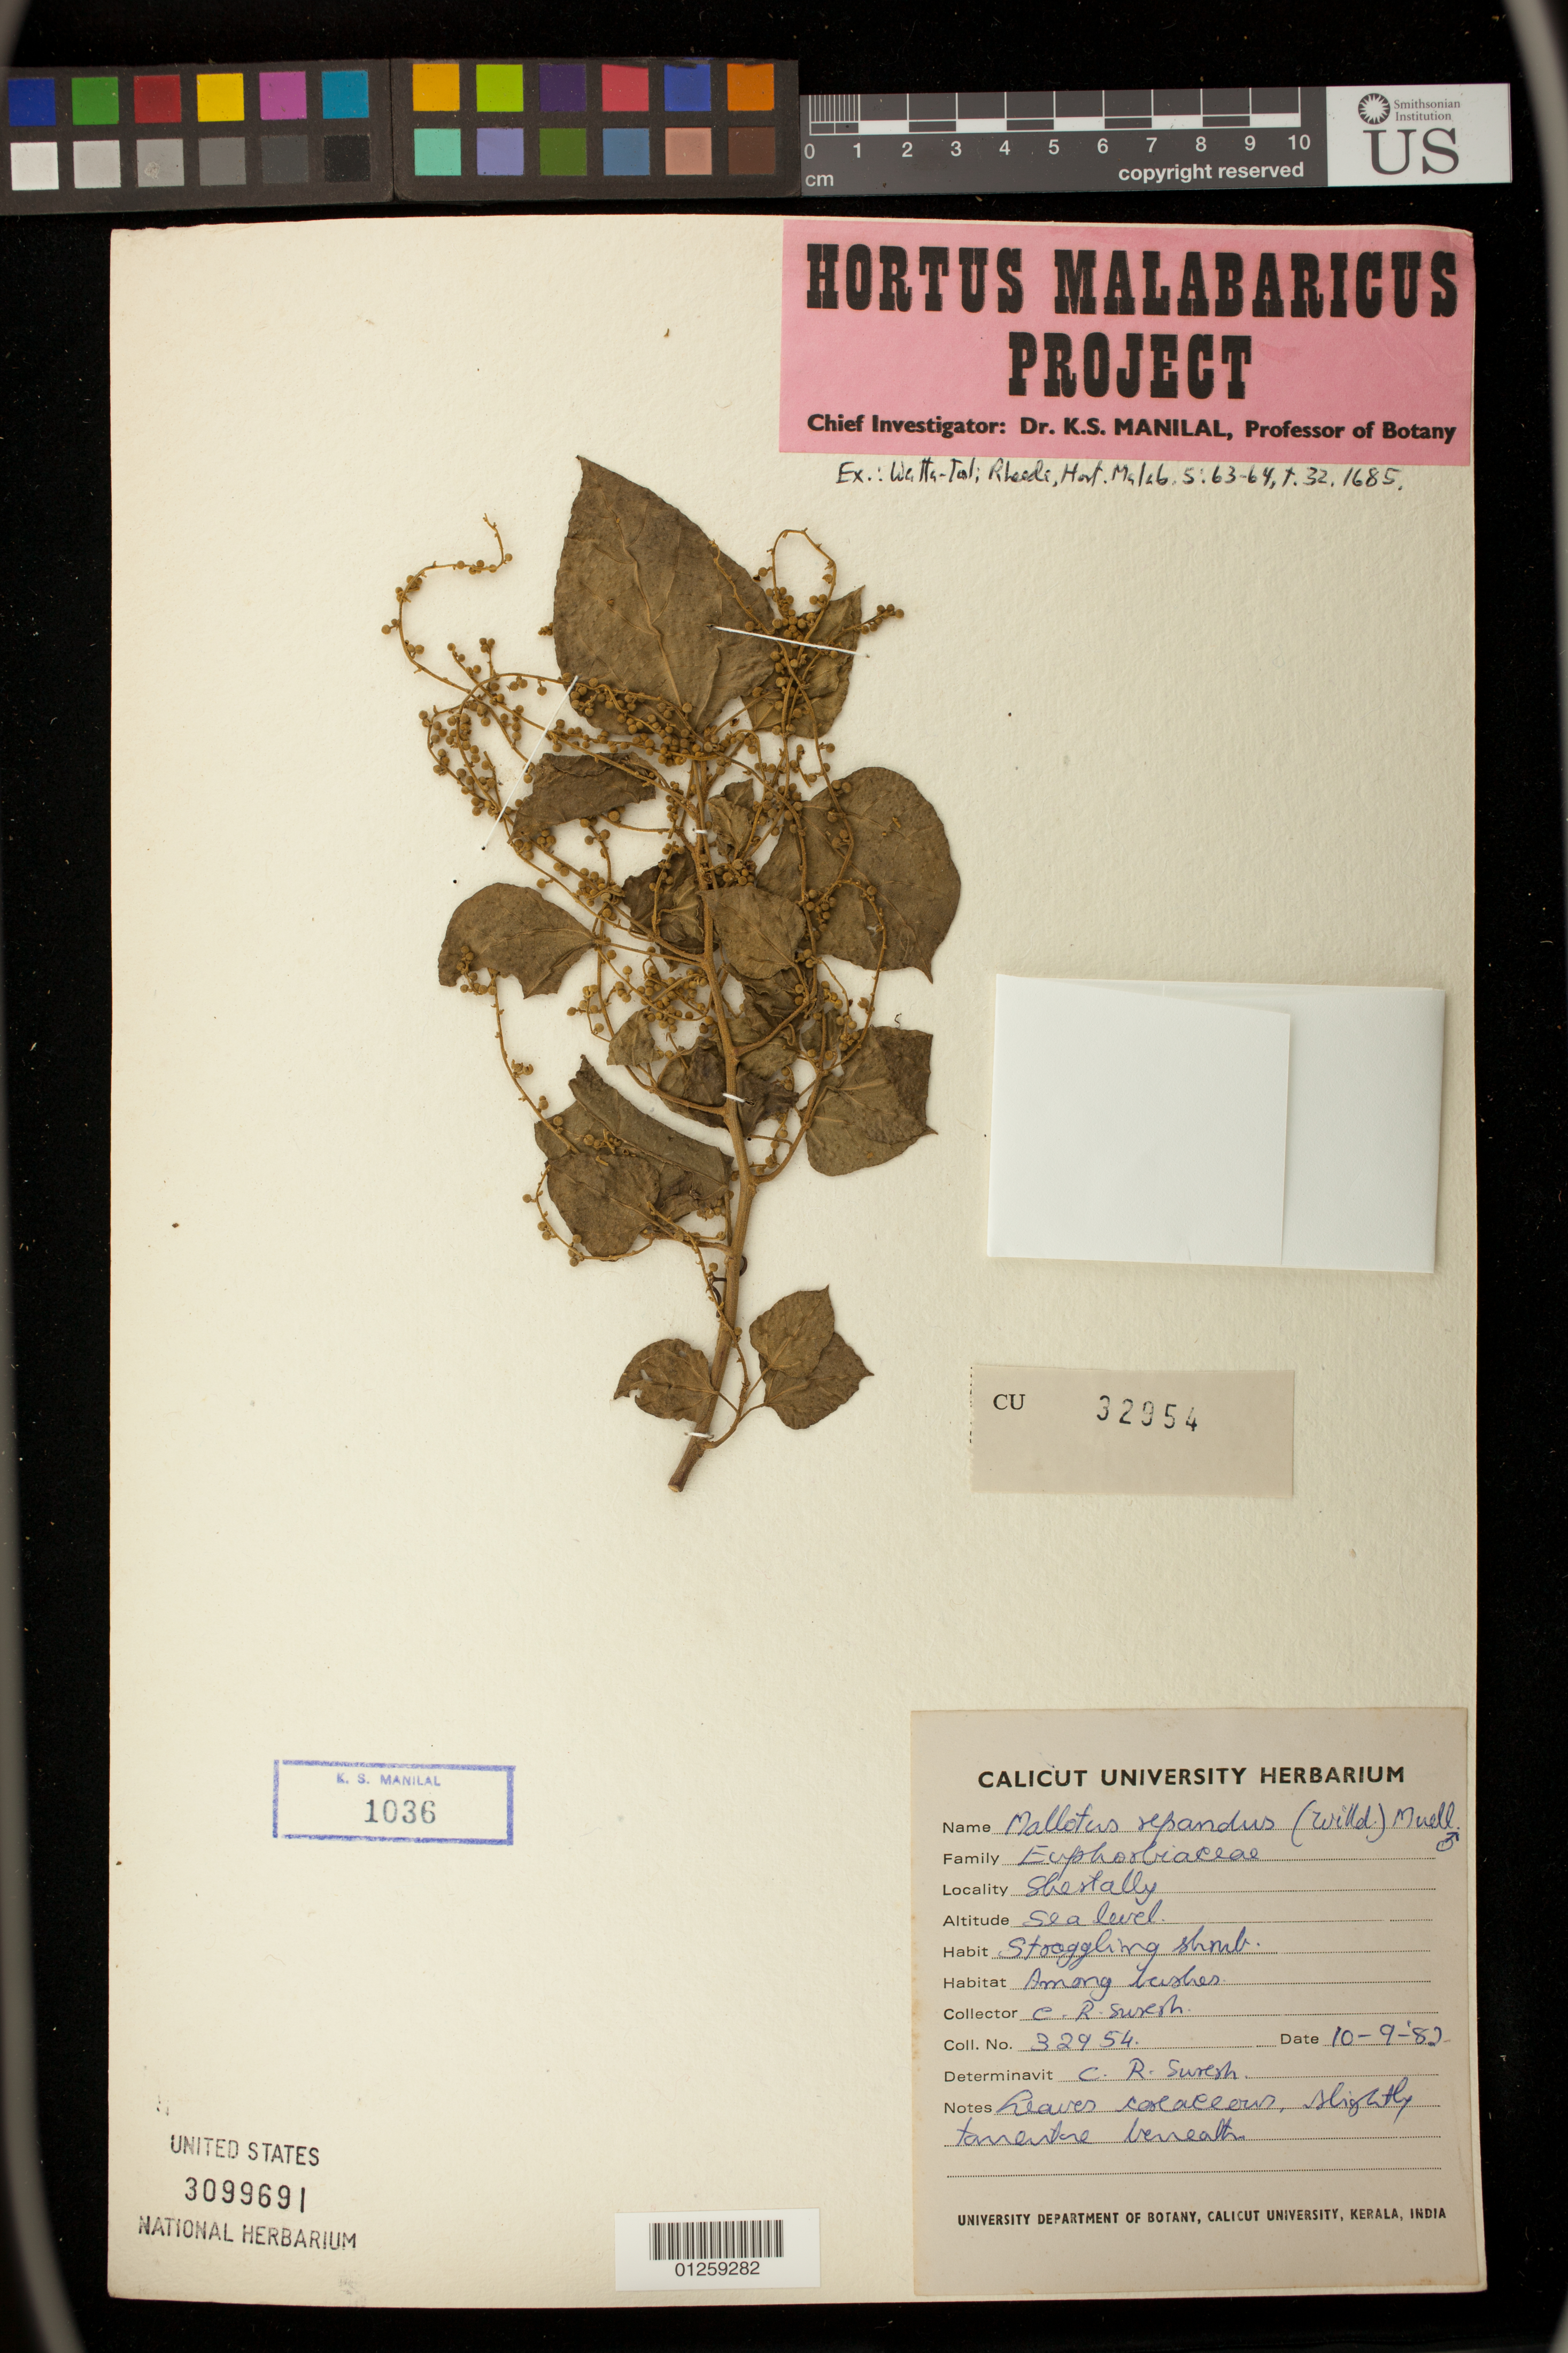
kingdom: Plantae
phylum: Tracheophyta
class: Magnoliopsida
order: Malpighiales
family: Euphorbiaceae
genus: Mallotus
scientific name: Mallotus repandus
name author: (Rottler) Müll. Arg.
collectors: C. Suresh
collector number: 32954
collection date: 1982-09-10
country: India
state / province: Kerala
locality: Shertally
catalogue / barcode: US 3099691